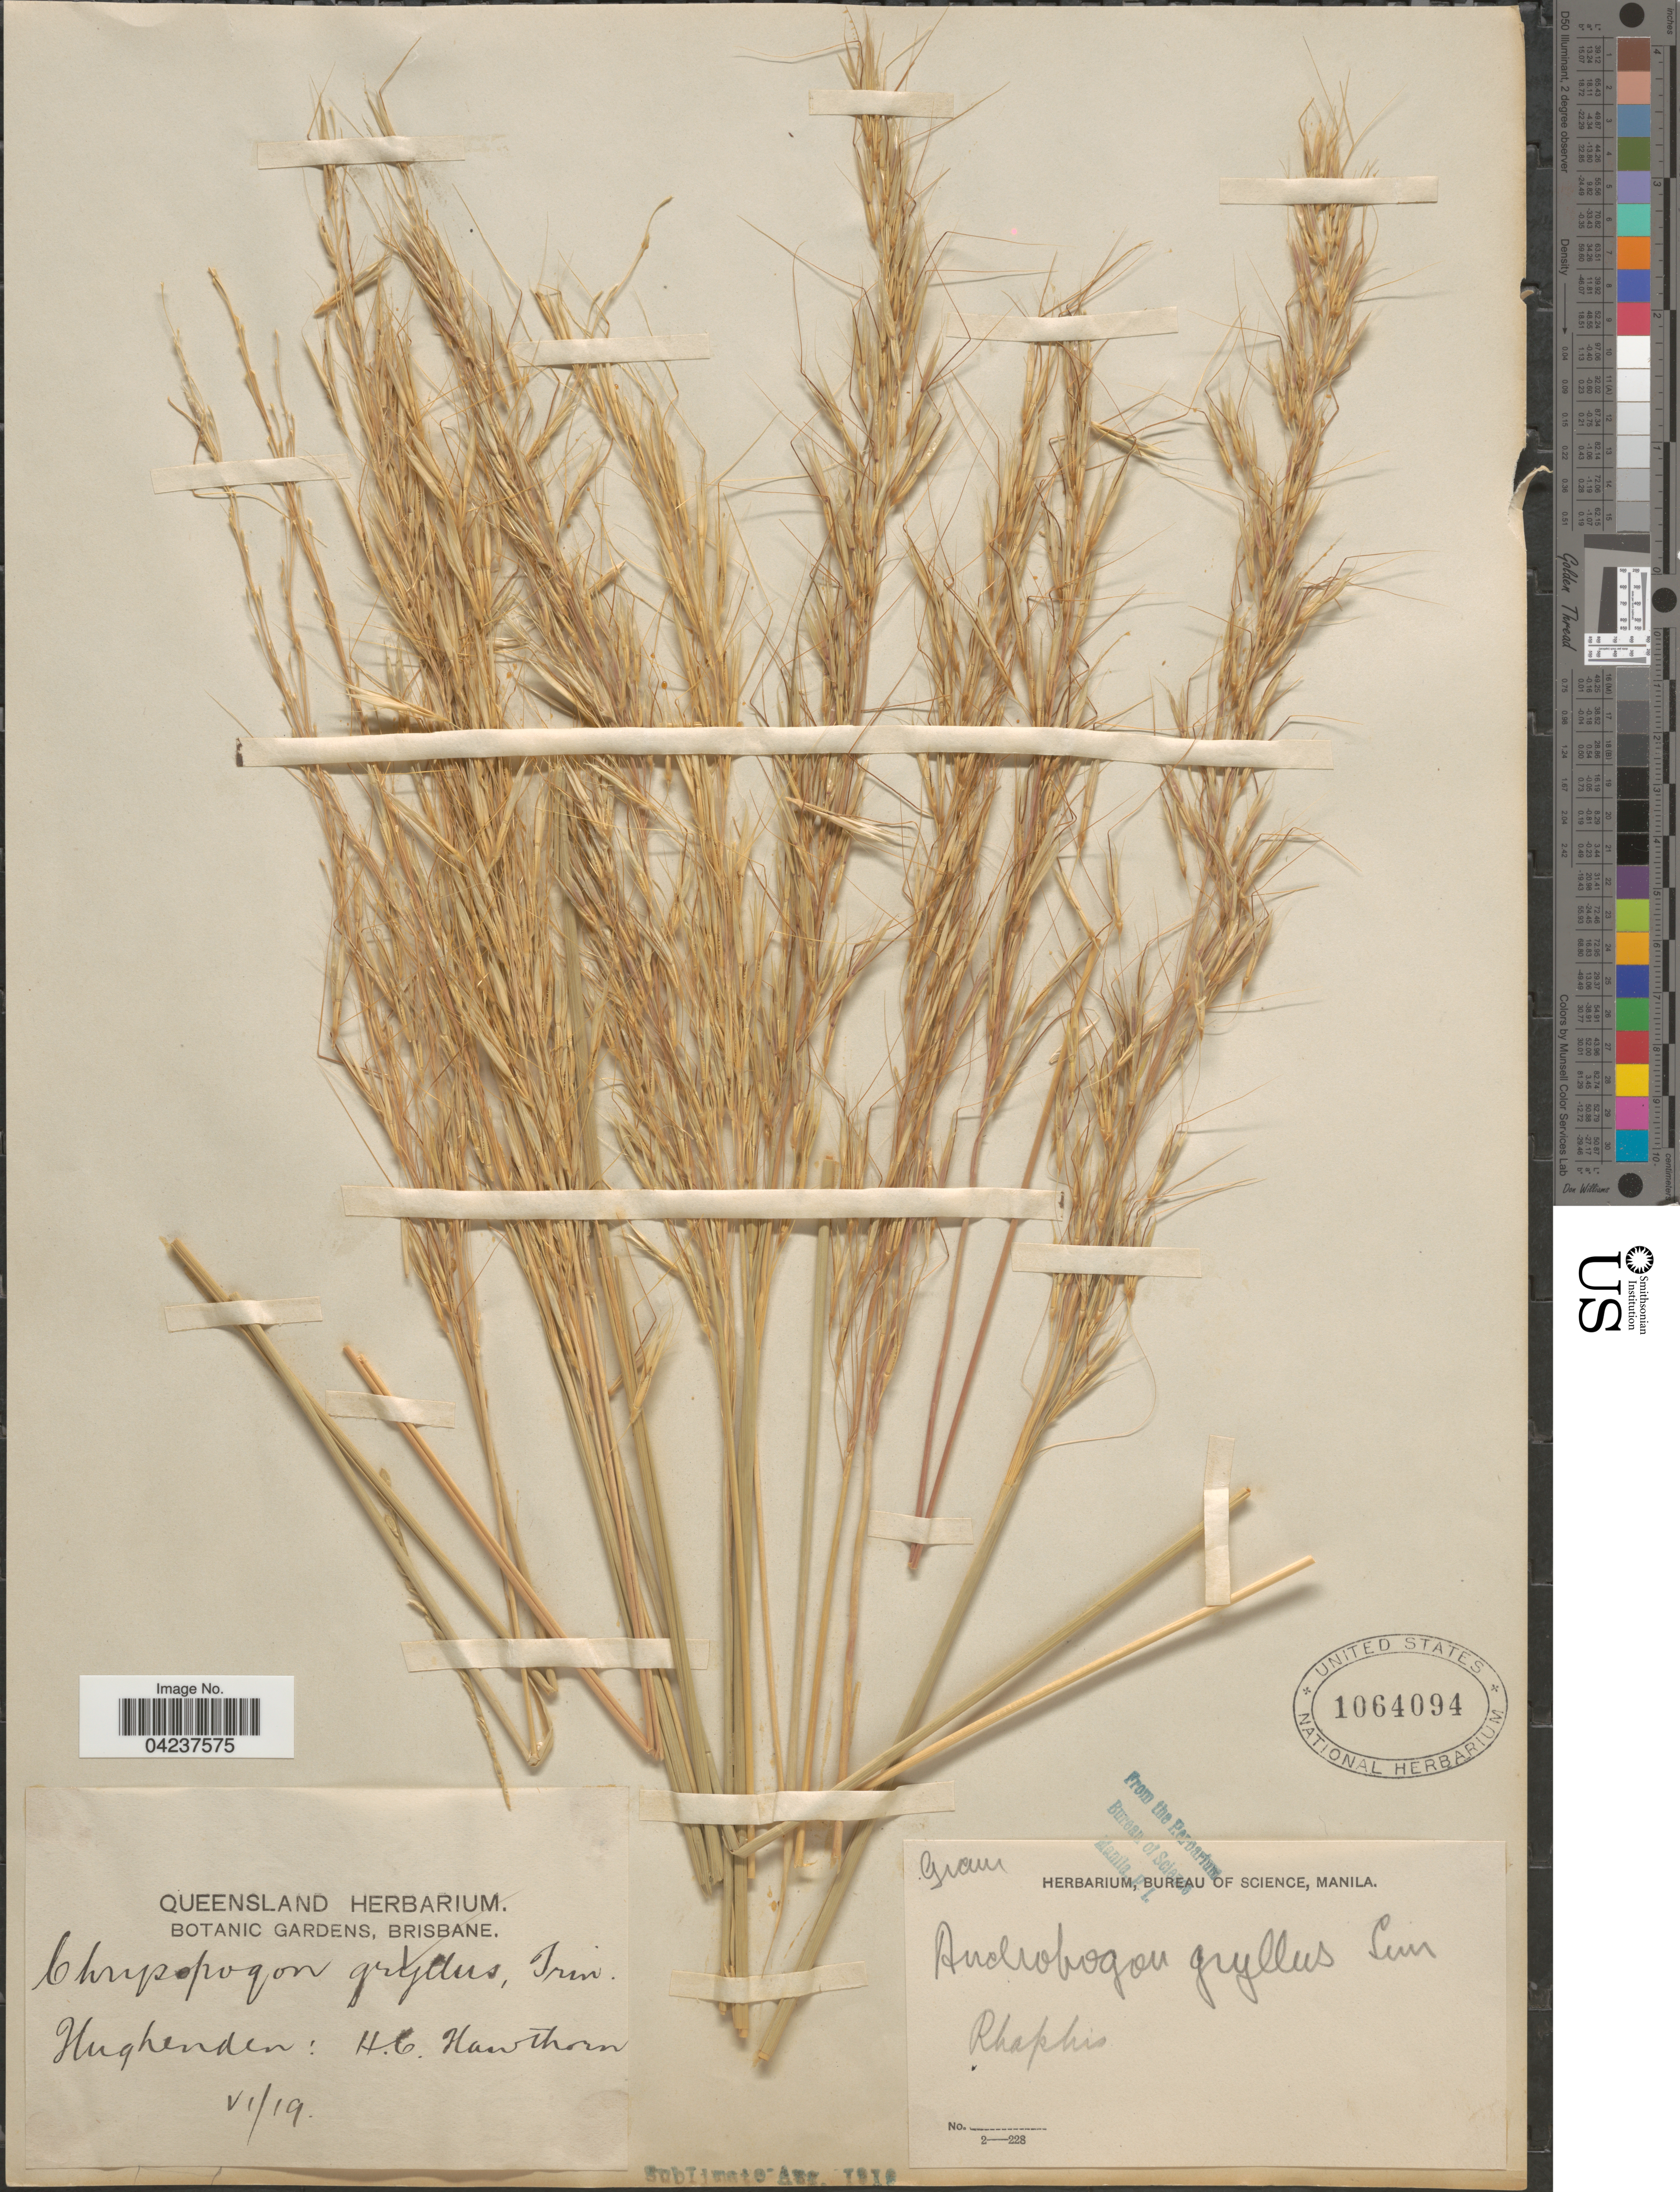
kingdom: Plantae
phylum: Tracheophyta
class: Liliopsida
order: Poales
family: Poaceae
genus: Chrysopogon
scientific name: Chrysopogon gryllus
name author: (L.) Trin.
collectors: H. Hawthorn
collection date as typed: Transcribed d/m/y: /6/19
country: Australia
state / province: Queensland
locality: Hughenden.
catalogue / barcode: US 1064094